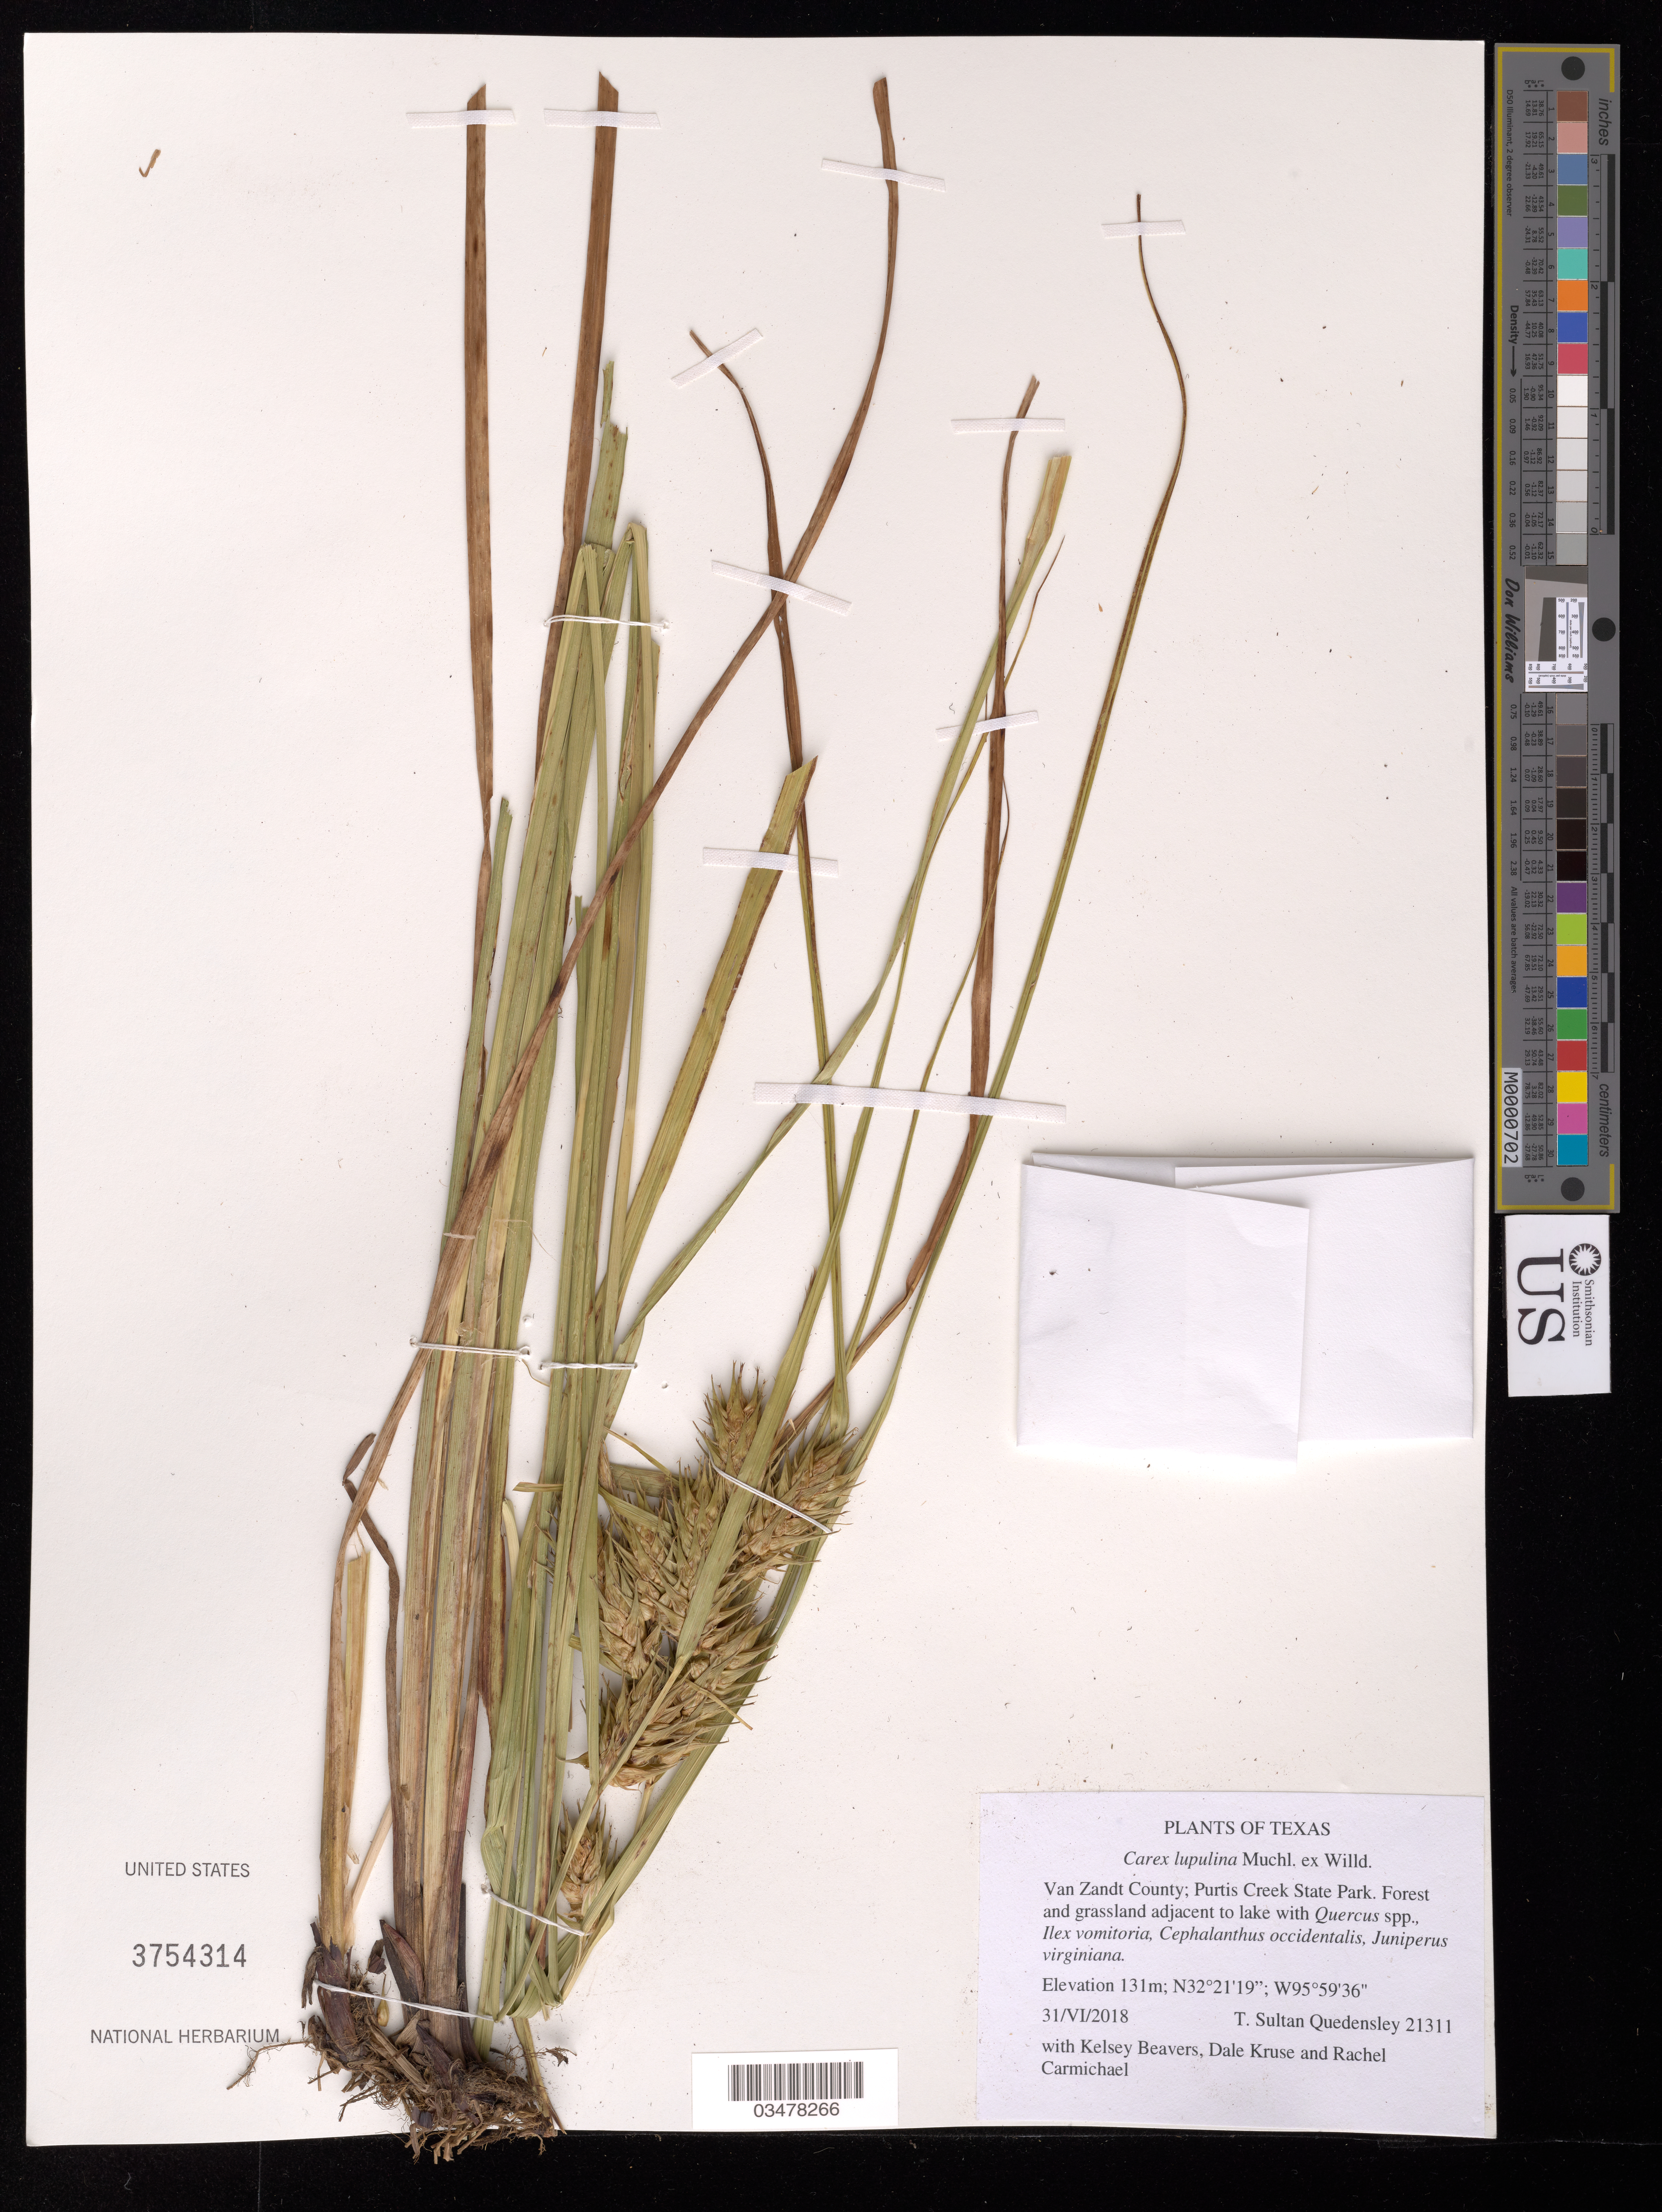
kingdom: Plantae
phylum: Tracheophyta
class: Liliopsida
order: Poales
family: Cyperaceae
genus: Carex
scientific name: Carex lupulina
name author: Muhl. ex Willd.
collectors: T. S. Quedensley, K. Beavers, D. Kruse & R. Carmichael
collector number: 21311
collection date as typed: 31/VI/2018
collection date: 2018-06-30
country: United States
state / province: Texas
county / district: Van Zaudt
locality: Purtis Creek State Park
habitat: Forest and grassland adjacent to lake. With Quercus sp., Ilex vomitoria, Cephalanthus occidentalis, Juniperus virginiana.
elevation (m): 131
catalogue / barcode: US 3754314